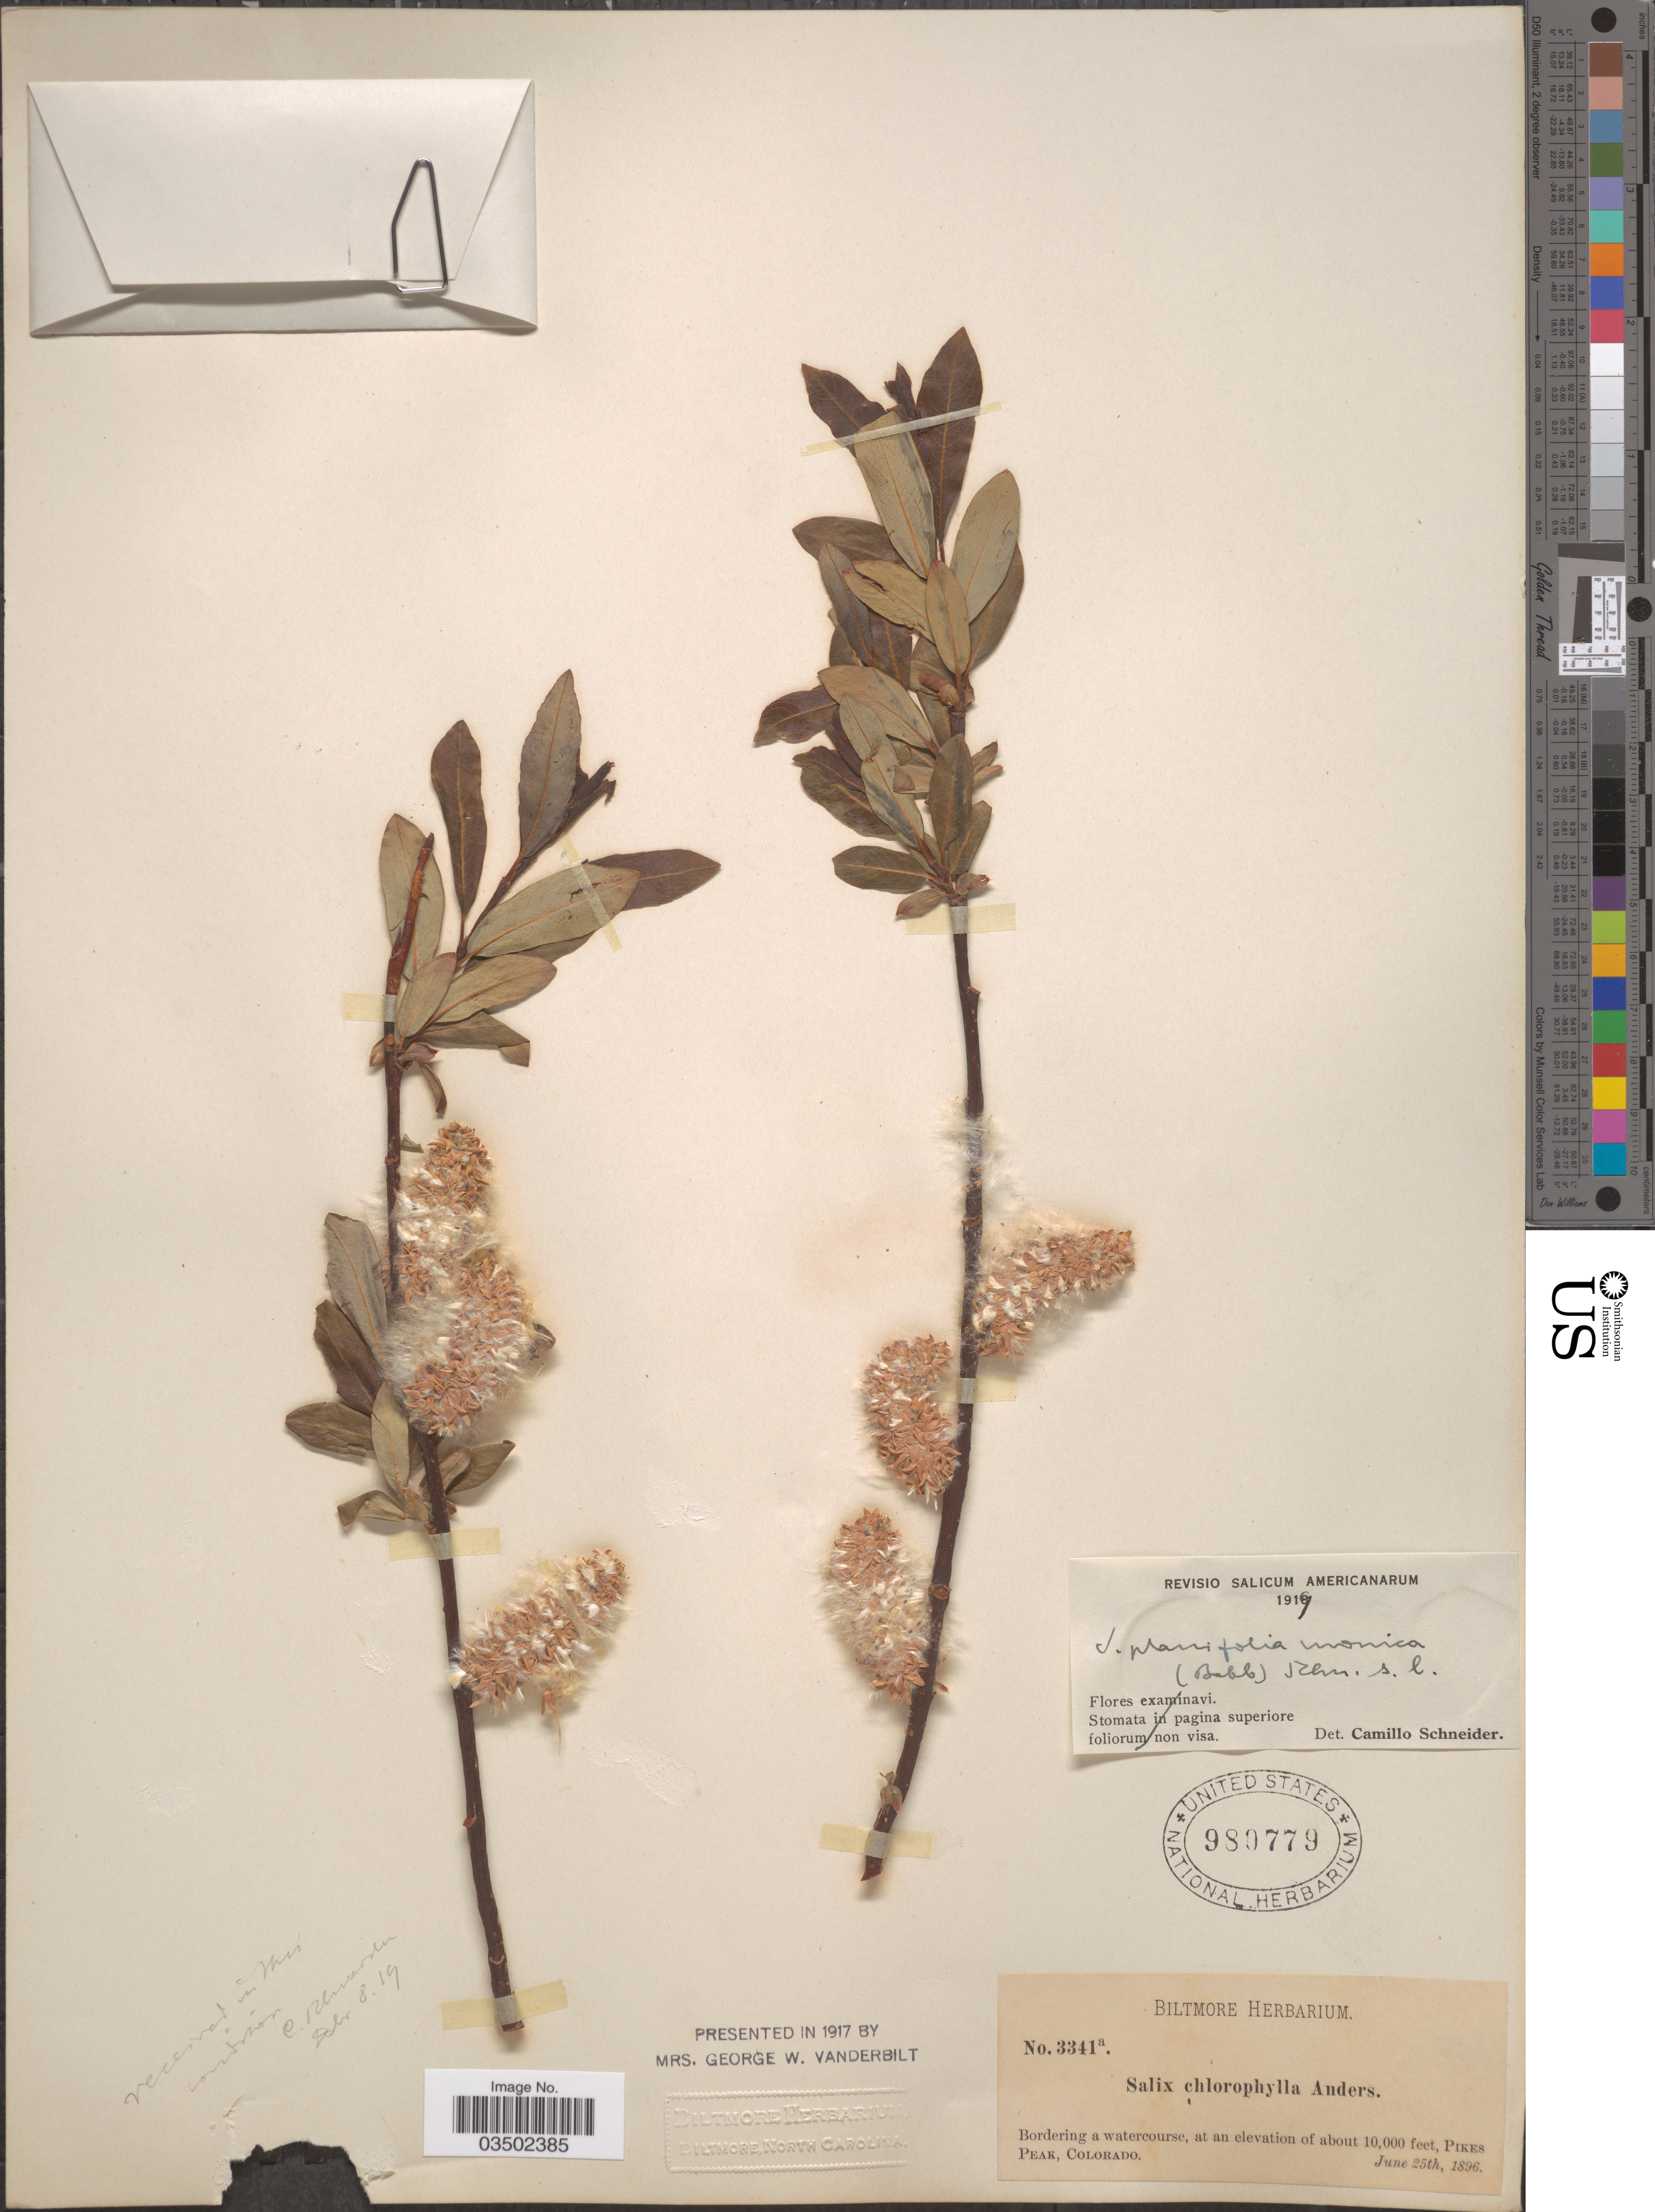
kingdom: Plantae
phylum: Tracheophyta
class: Magnoliopsida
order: Malpighiales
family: Salicaceae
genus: Salix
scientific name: Salix planifolia var. monica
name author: (Bebb) C.K. Schneid.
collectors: ex herb. Biltmore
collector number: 3341a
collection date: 1896-06-25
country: United States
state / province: Colorado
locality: Bordering a watercourse, Pikes Peak.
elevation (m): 3048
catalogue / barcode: US 980779